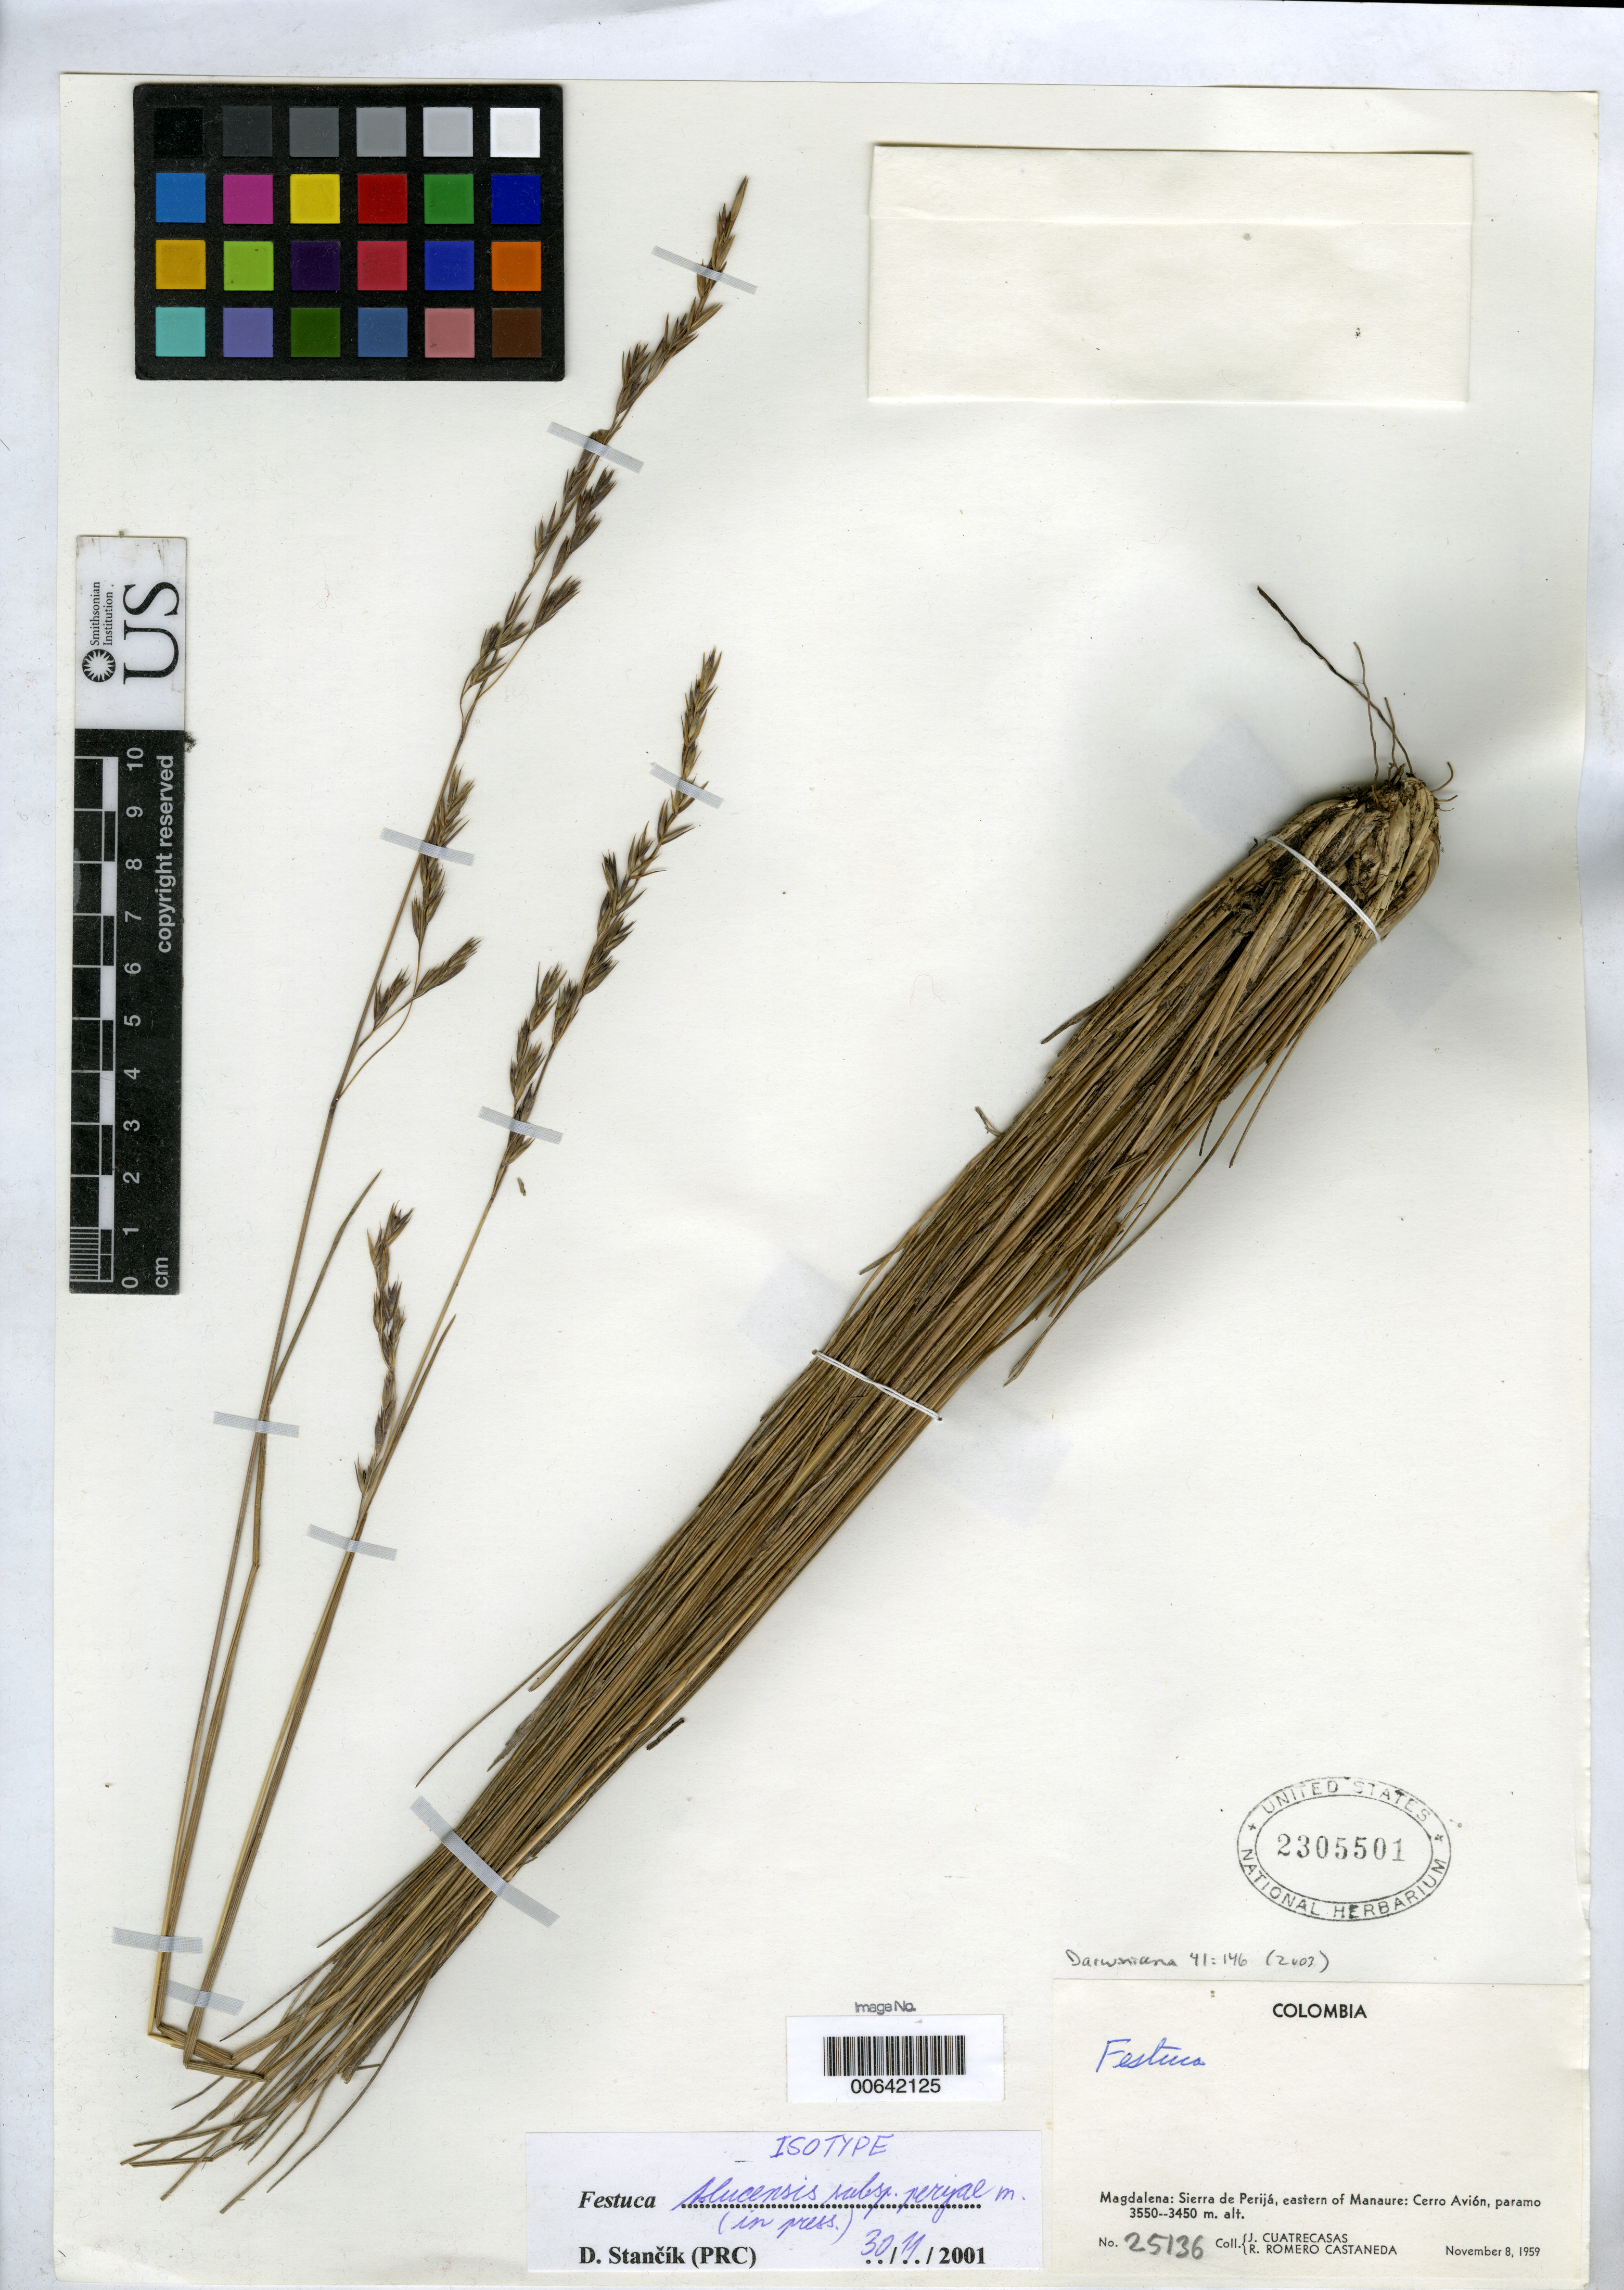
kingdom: Plantae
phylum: Tracheophyta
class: Liliopsida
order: Poales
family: Poaceae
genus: Festuca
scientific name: Festuca tolucensis subsp. perijae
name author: Stancik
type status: Isotype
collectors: J. Cuatrecasas & R. Romero Castañeda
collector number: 25136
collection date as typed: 08 Nov 1959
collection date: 1959-11-08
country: Colombia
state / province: Magdalena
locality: Magdalena: Sierra de Perijá, eastern of Manaure: Cerro Avión.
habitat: Paramo.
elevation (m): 3450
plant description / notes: Holotype at COL.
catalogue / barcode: US 2305501